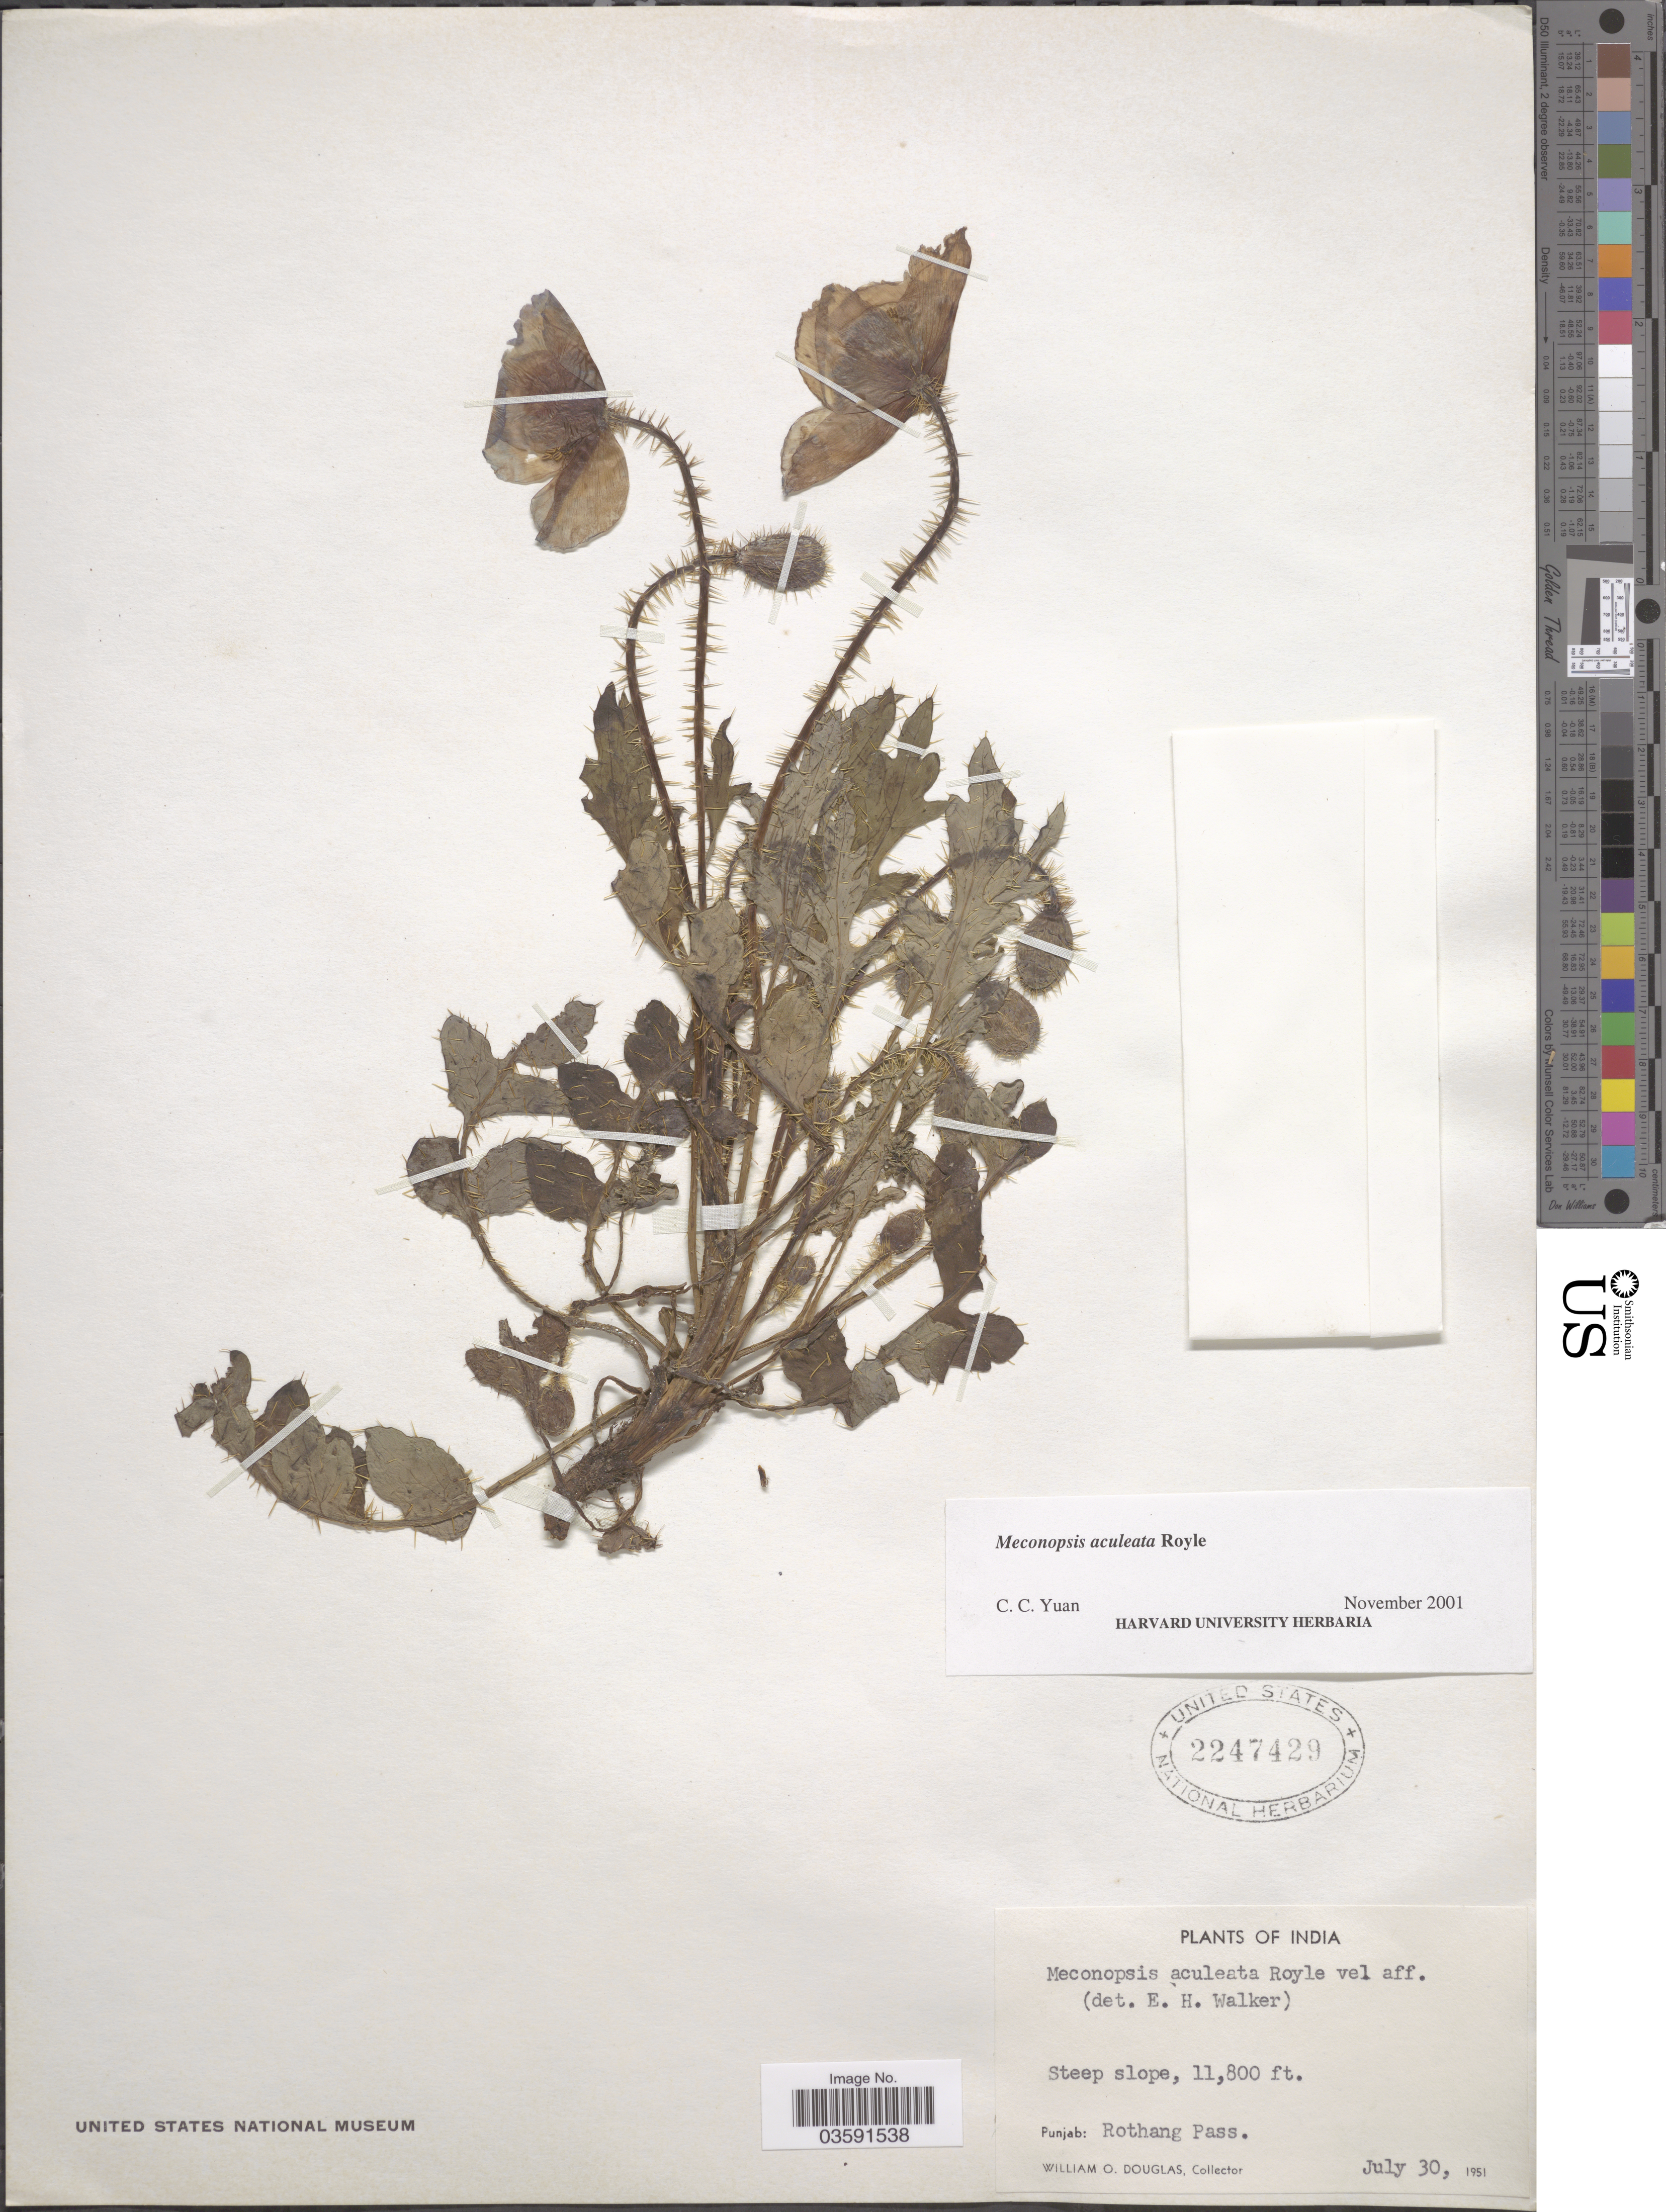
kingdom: Plantae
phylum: Tracheophyta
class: Magnoliopsida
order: Ranunculales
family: Papaveraceae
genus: Meconopsis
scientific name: Meconopsis aculeata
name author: Royle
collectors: W. Douglas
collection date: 1951-07-30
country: India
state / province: Punjab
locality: Rothang Pass.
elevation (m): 3597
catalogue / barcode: US 2247429